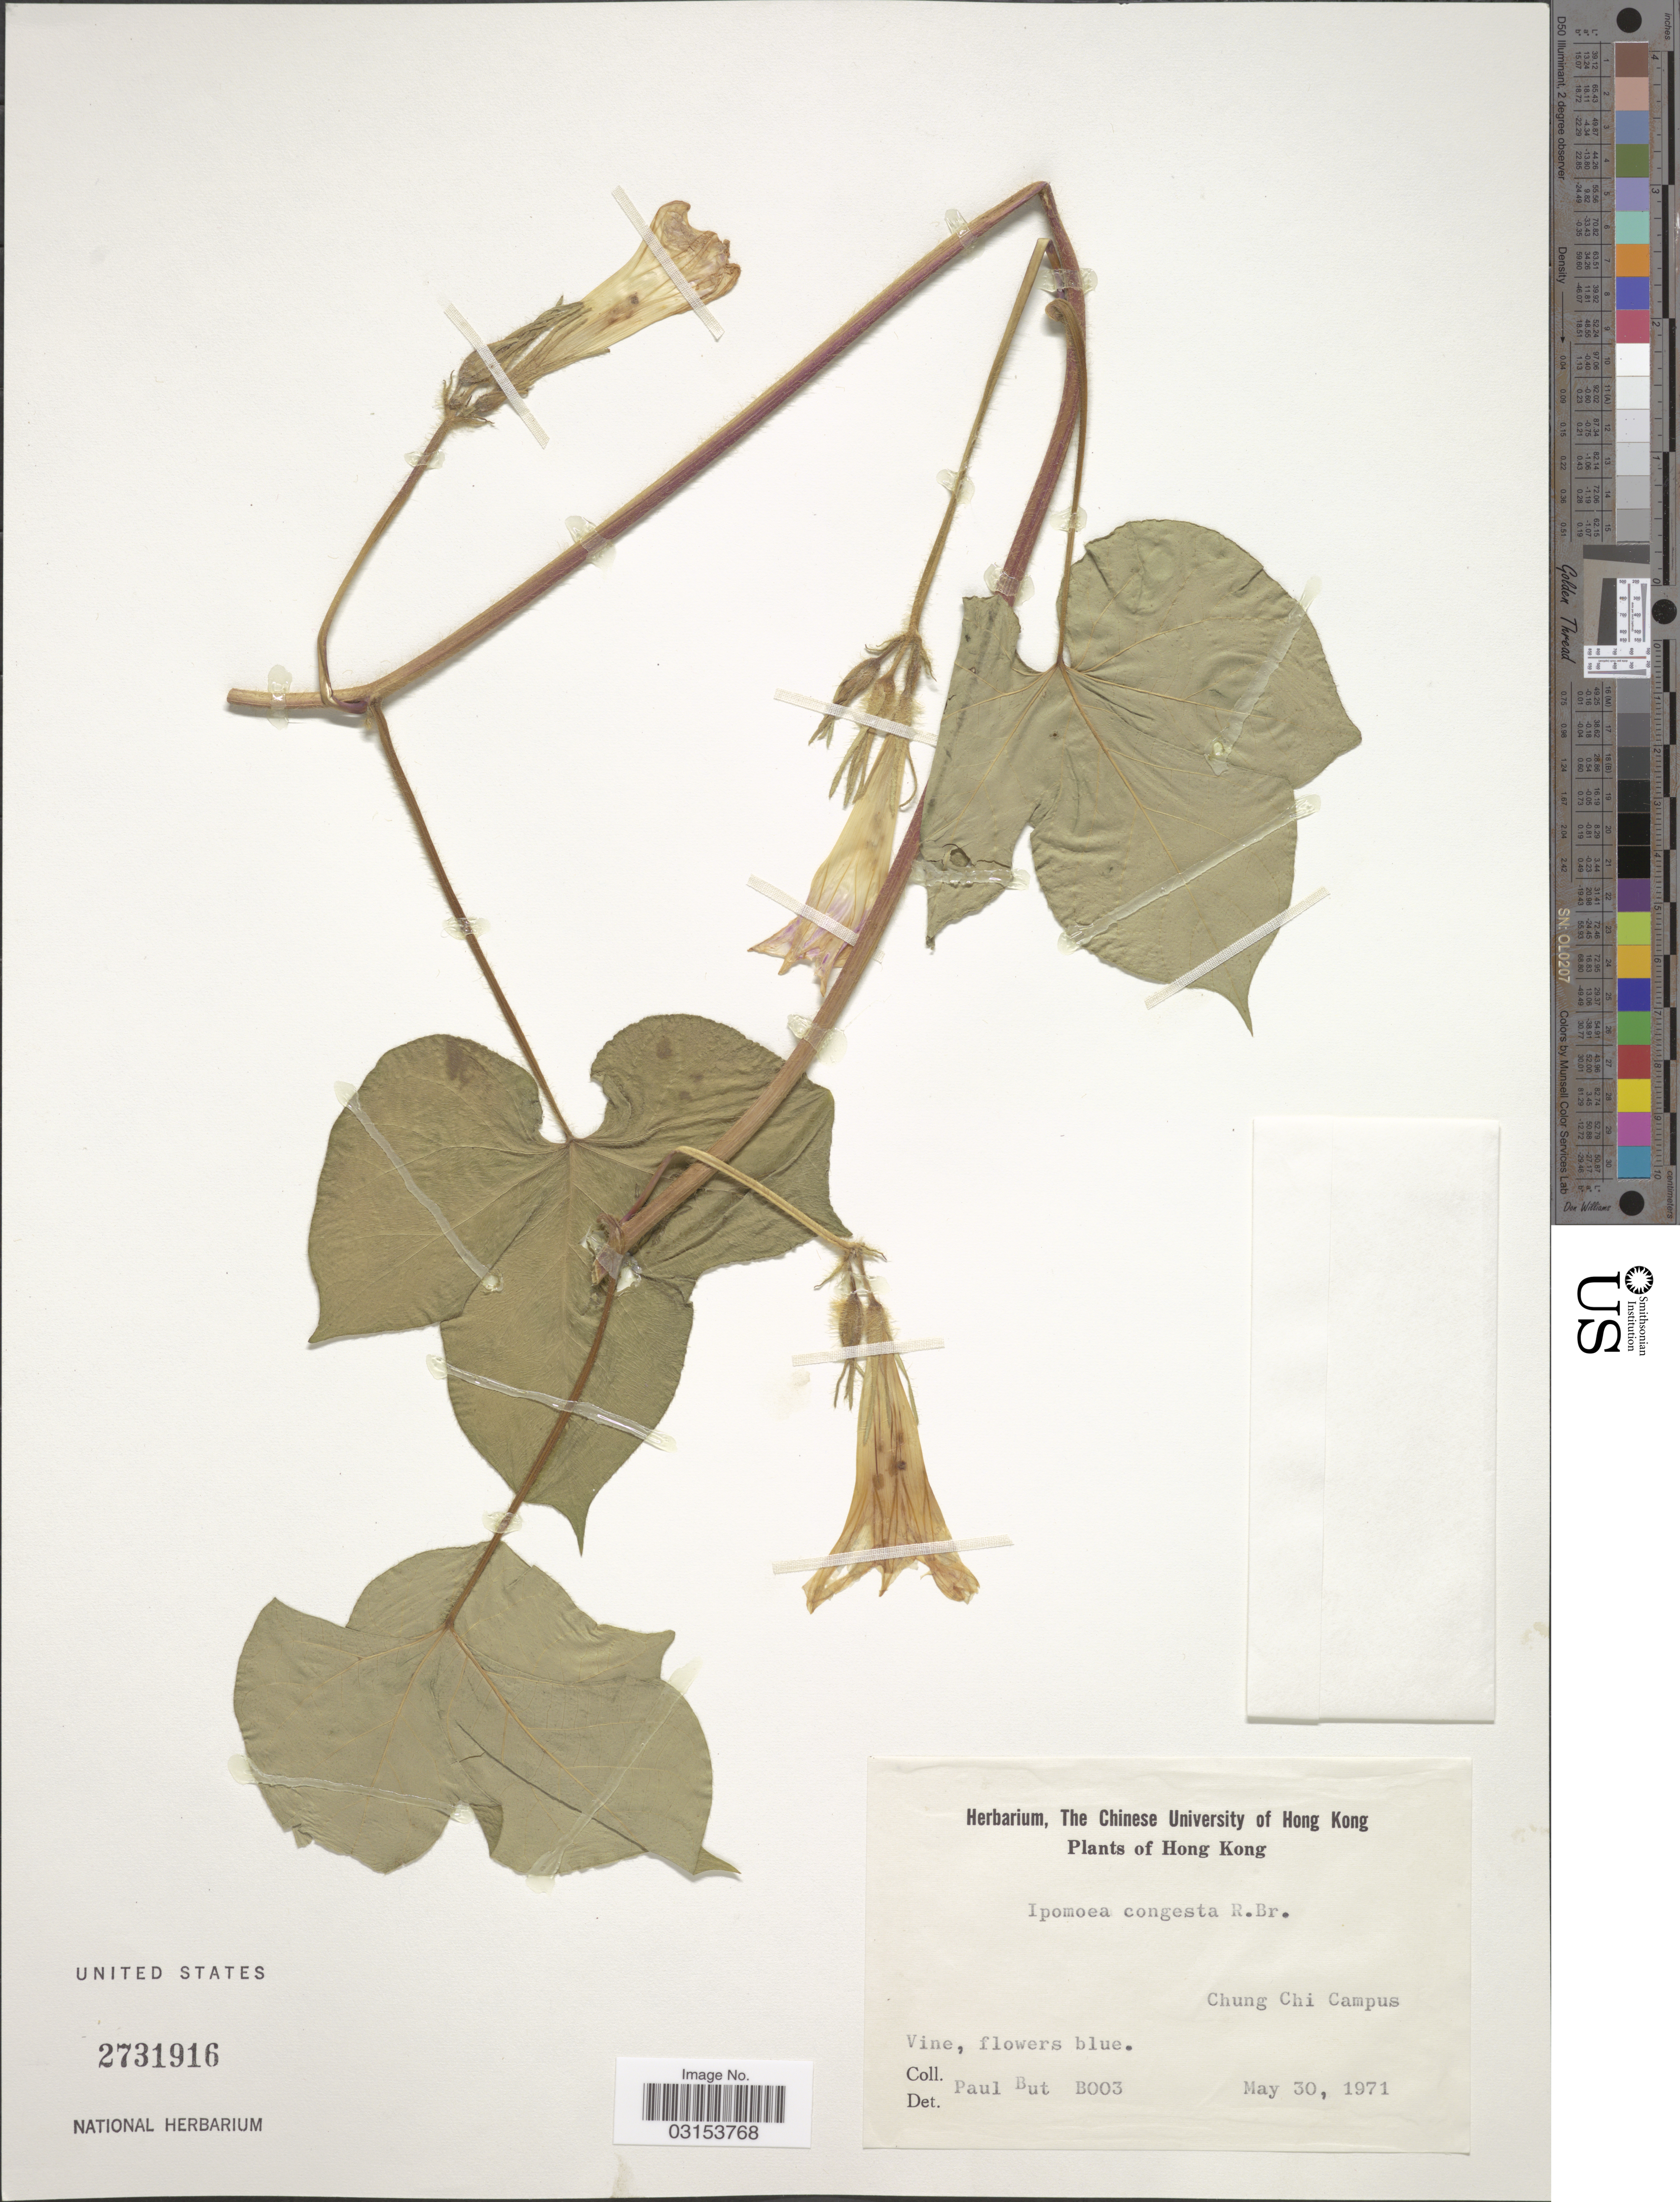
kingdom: Plantae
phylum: Tracheophyta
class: Magnoliopsida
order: Solanales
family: Convolvulaceae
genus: Ipomoea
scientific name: Ipomoea congesta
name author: R. Br.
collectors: P. But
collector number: B003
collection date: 1971-05-30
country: China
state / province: Hong Kong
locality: Chung Chi Campus.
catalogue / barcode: US 2731916